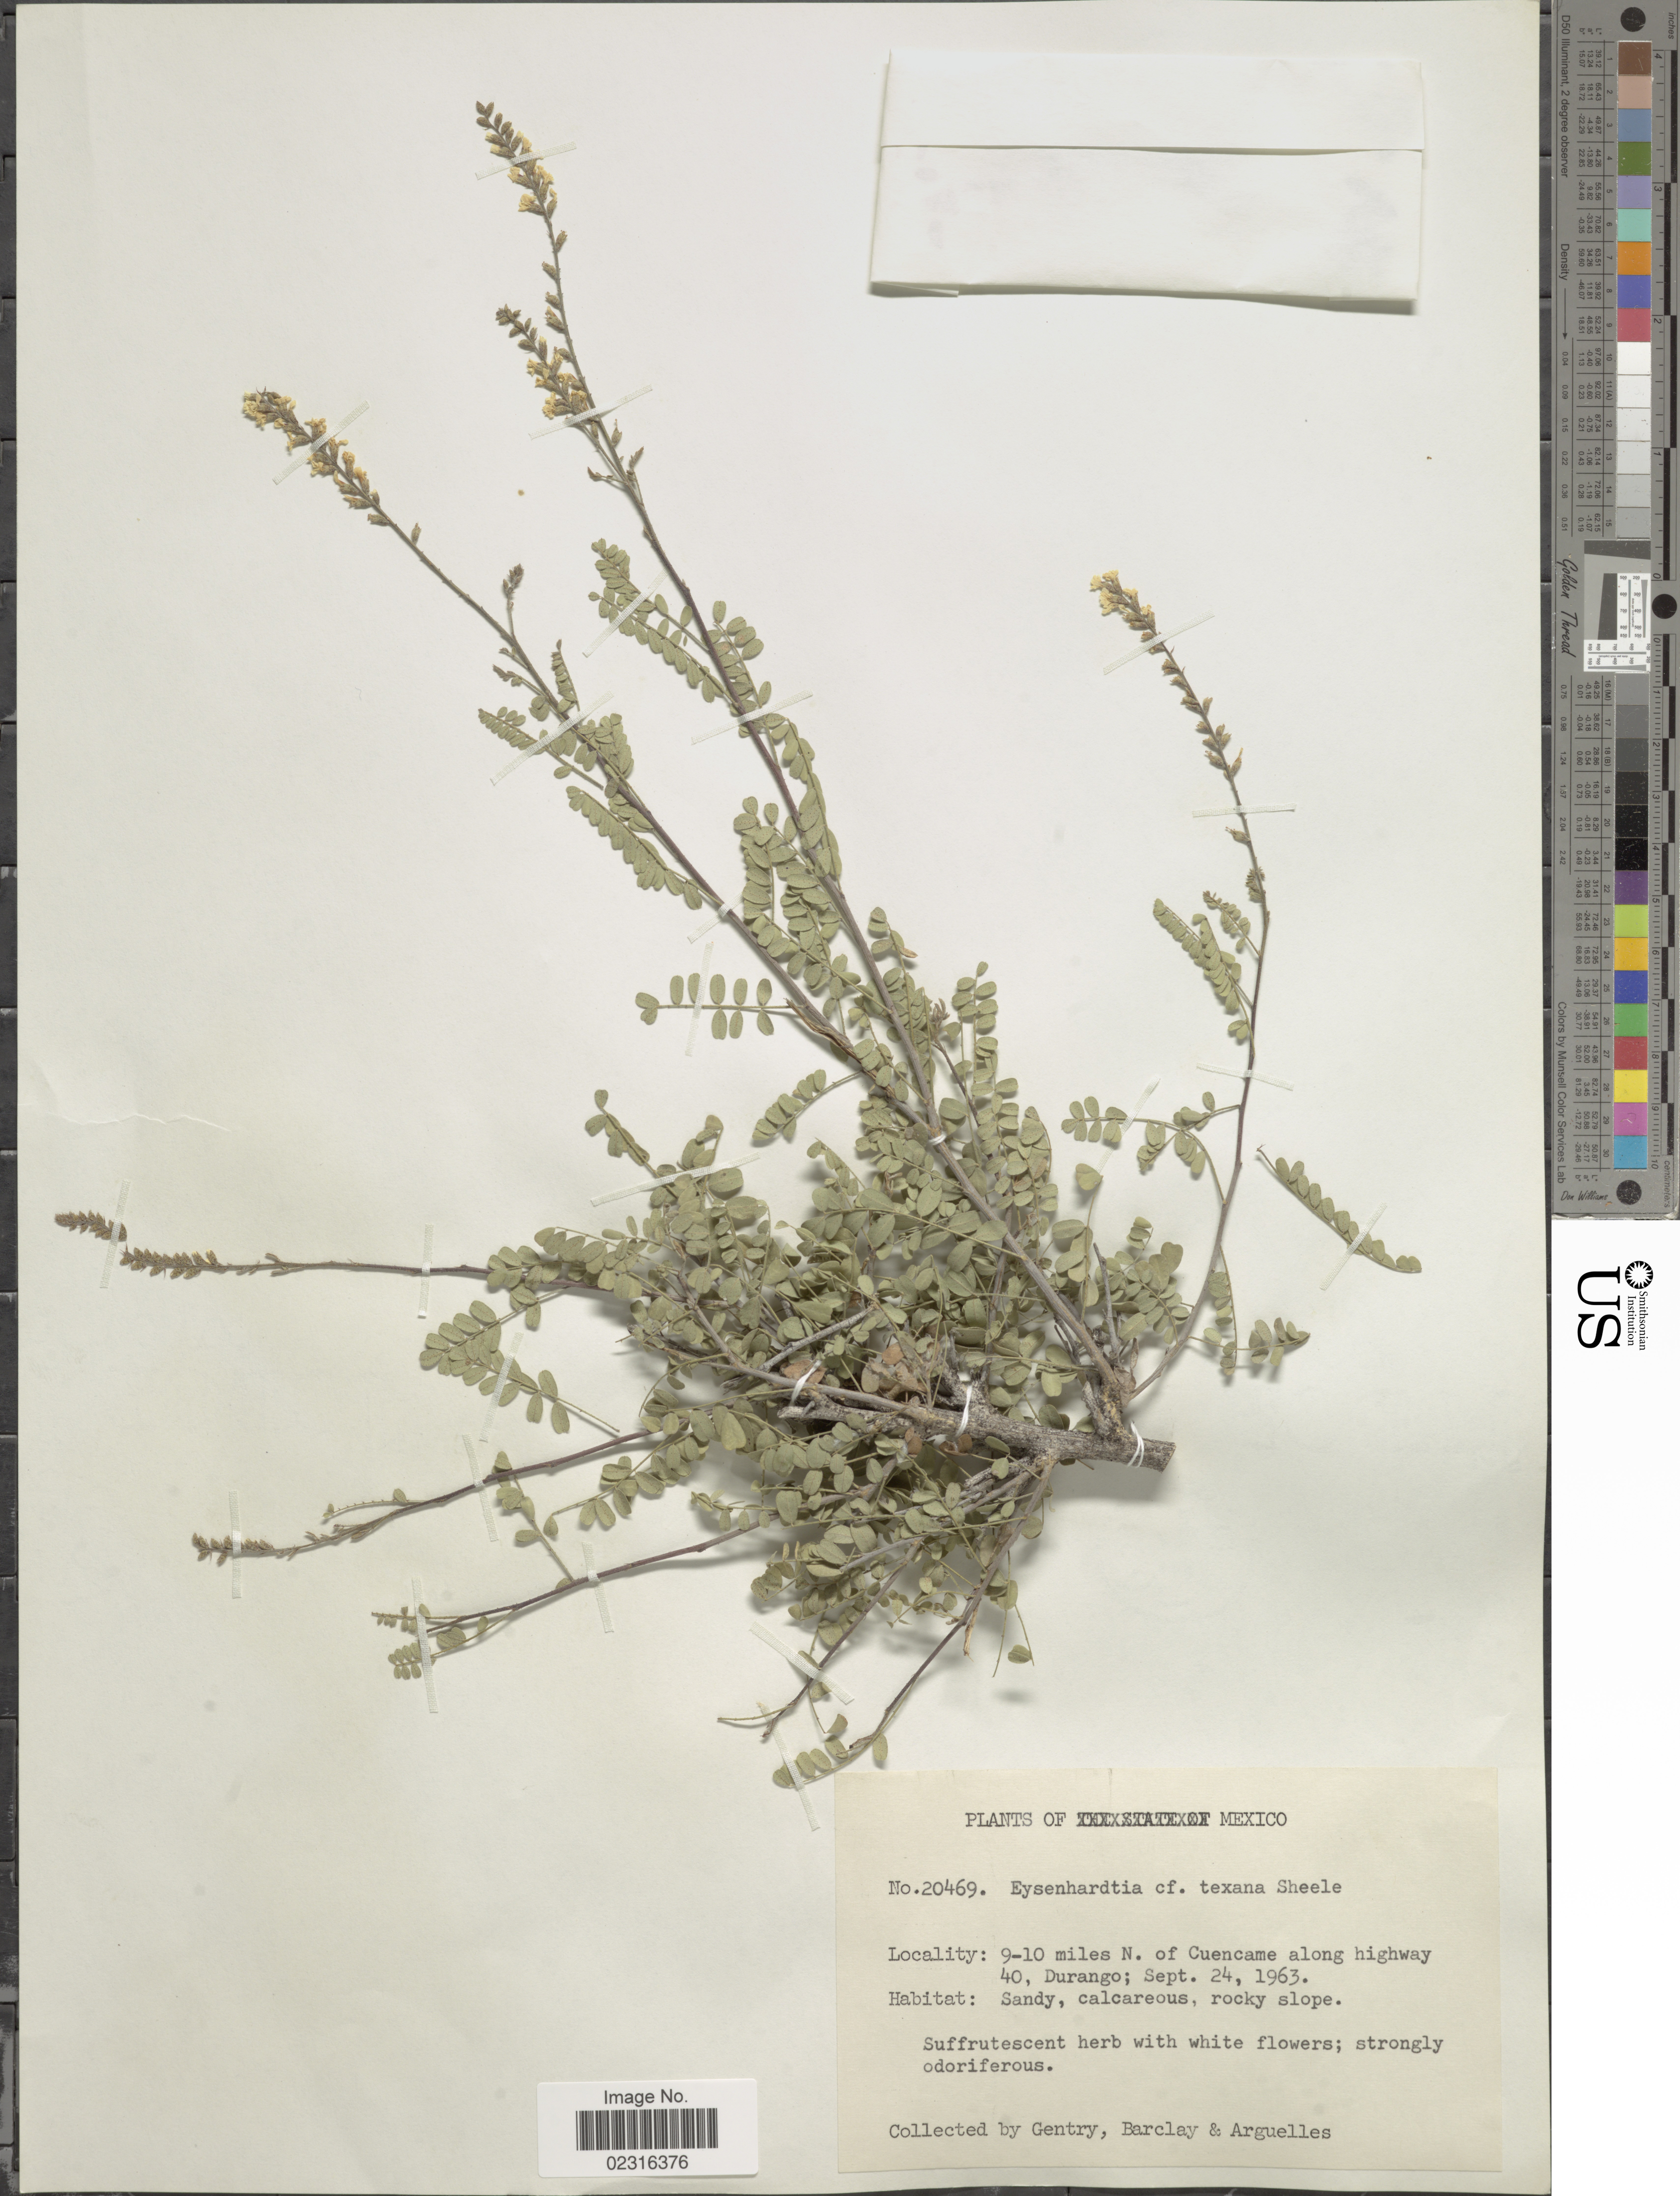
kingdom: Plantae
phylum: Tracheophyta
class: Magnoliopsida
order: Fabales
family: Fabaceae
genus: Eysenhardtia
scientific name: Eysenhardtia texana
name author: Scheele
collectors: Gentry, --, -- Barclay & Arguelles, --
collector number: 20469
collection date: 1963-09-24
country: Mexico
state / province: Durango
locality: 9-10 miles N. of Cuencame along highway 40, rocky slope.